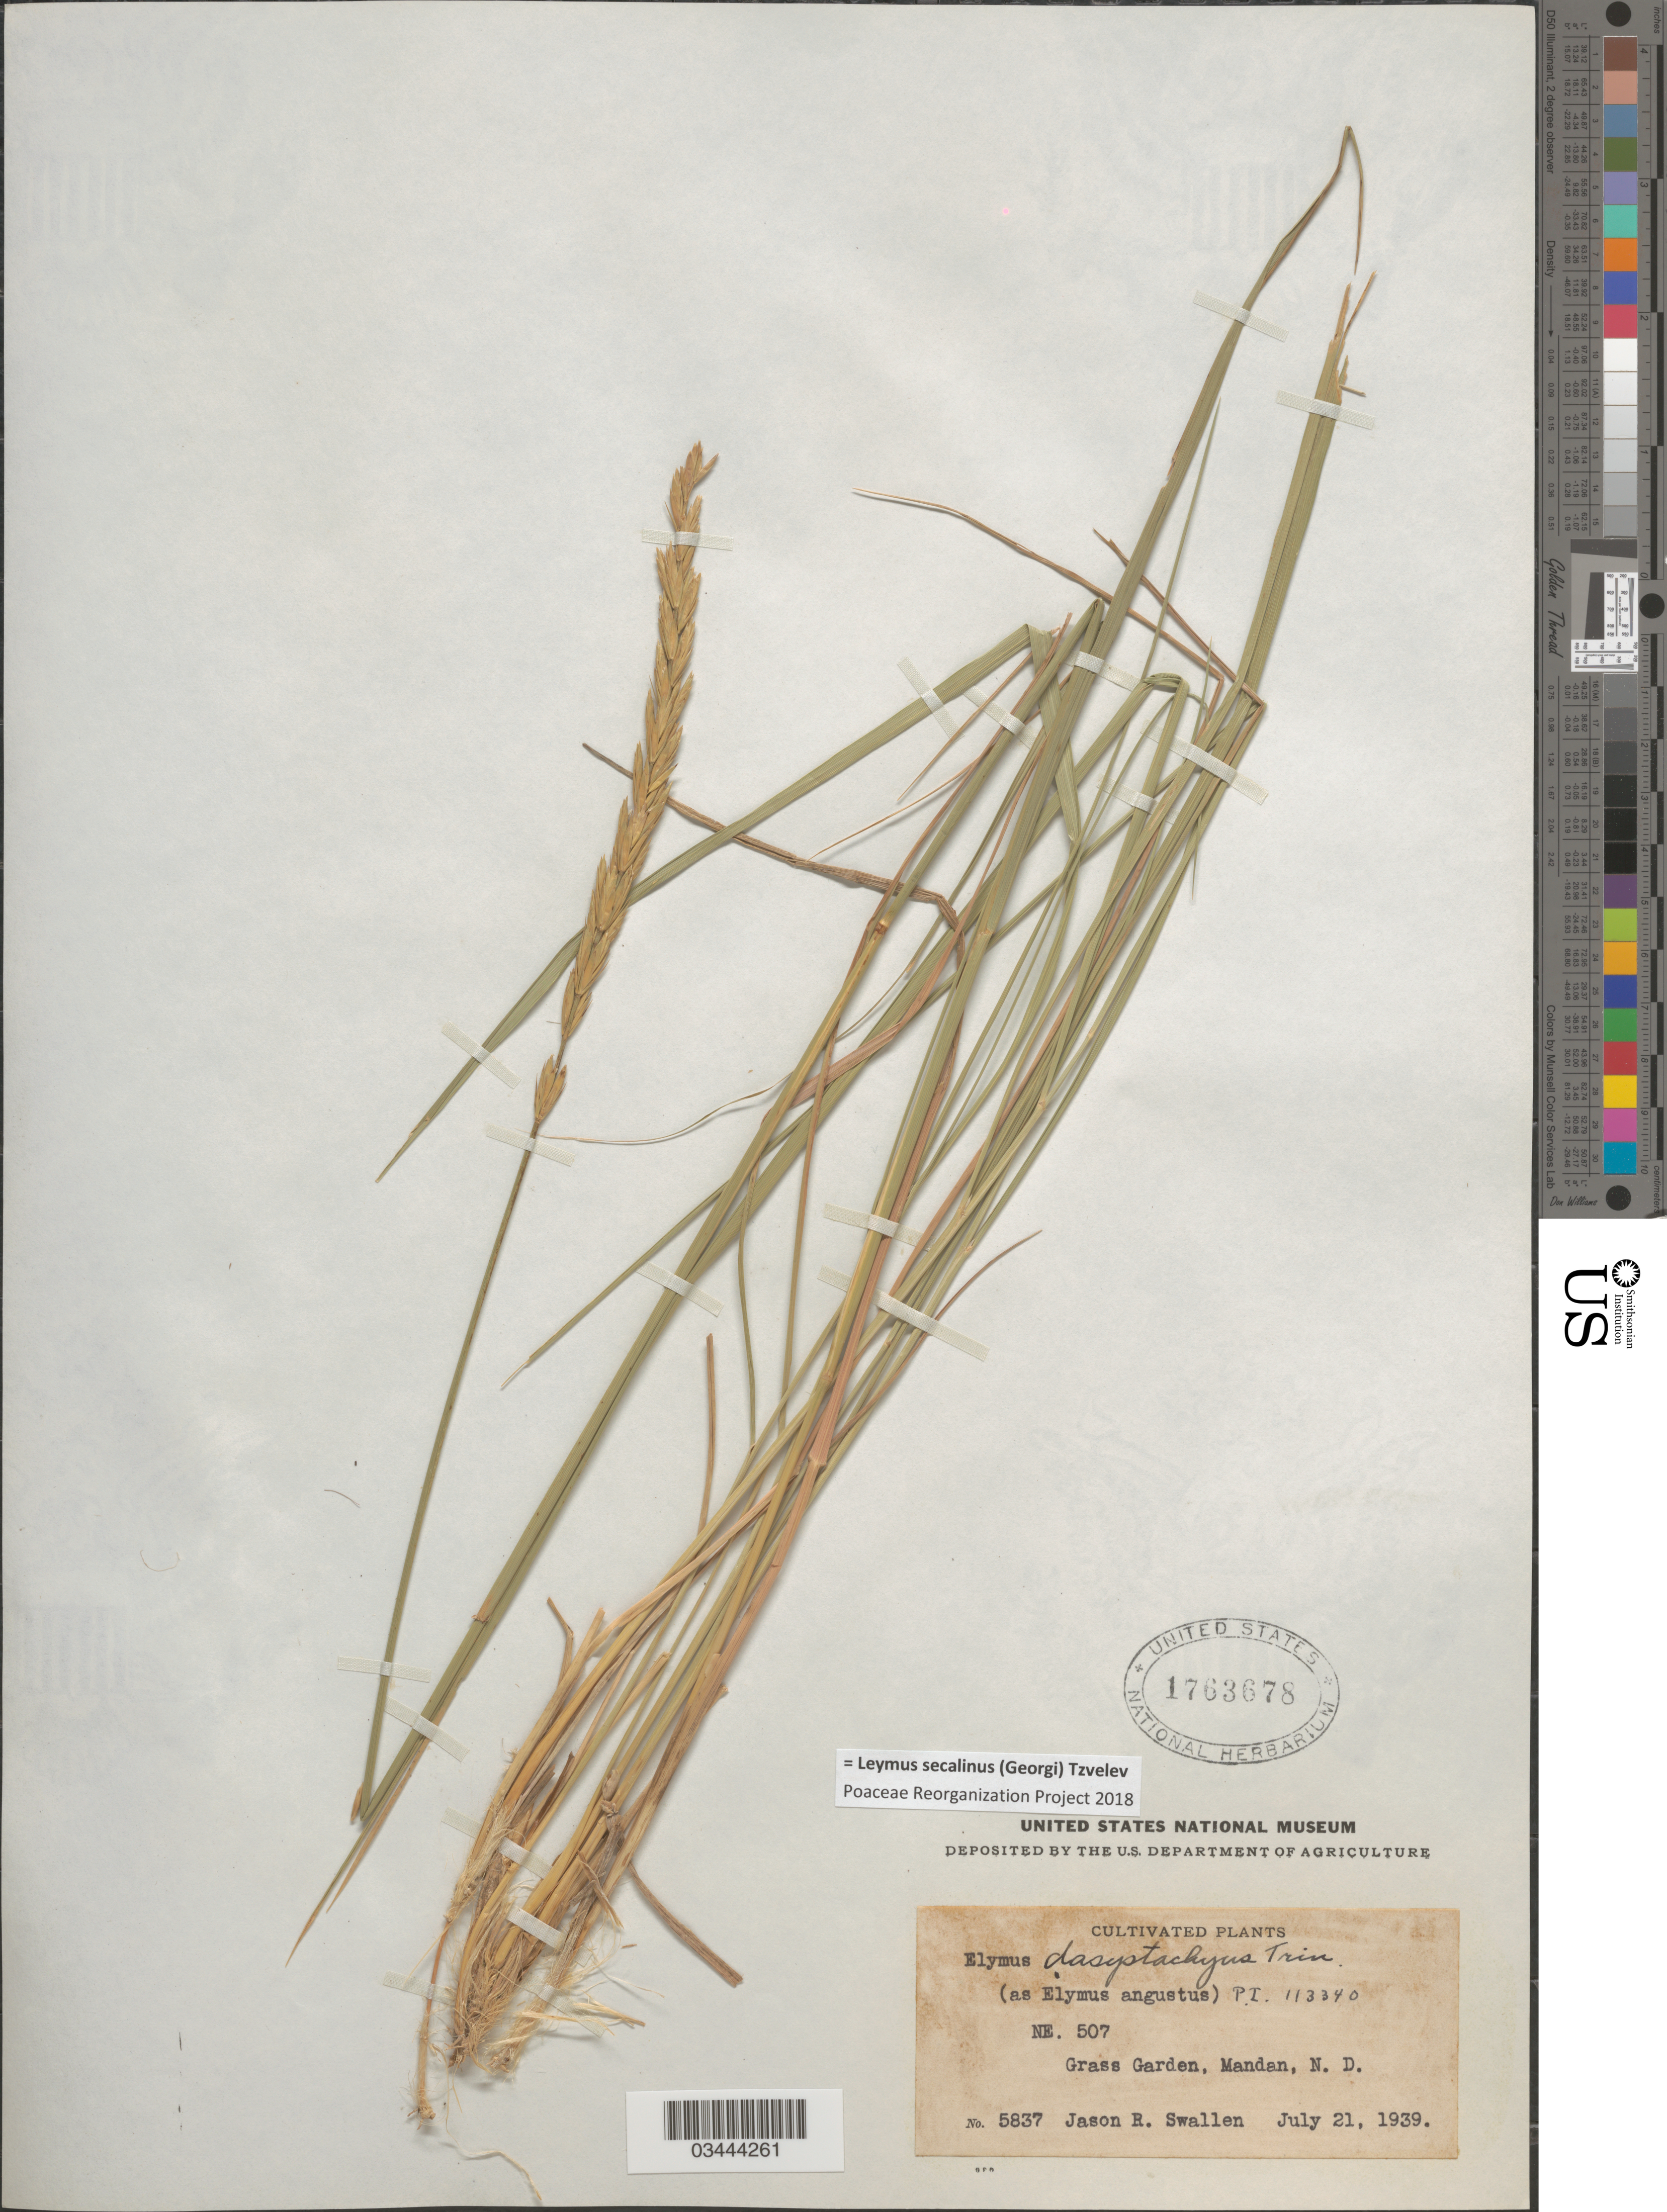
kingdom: Plantae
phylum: Tracheophyta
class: Liliopsida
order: Poales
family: Poaceae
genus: Leymus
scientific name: Leymus secalinus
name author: (Georgi) Tzvelev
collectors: J. R. Swallen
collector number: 5837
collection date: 1939-07-21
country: United States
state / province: North Dakota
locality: Grass Garden, Mandan.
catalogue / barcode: US 1763678